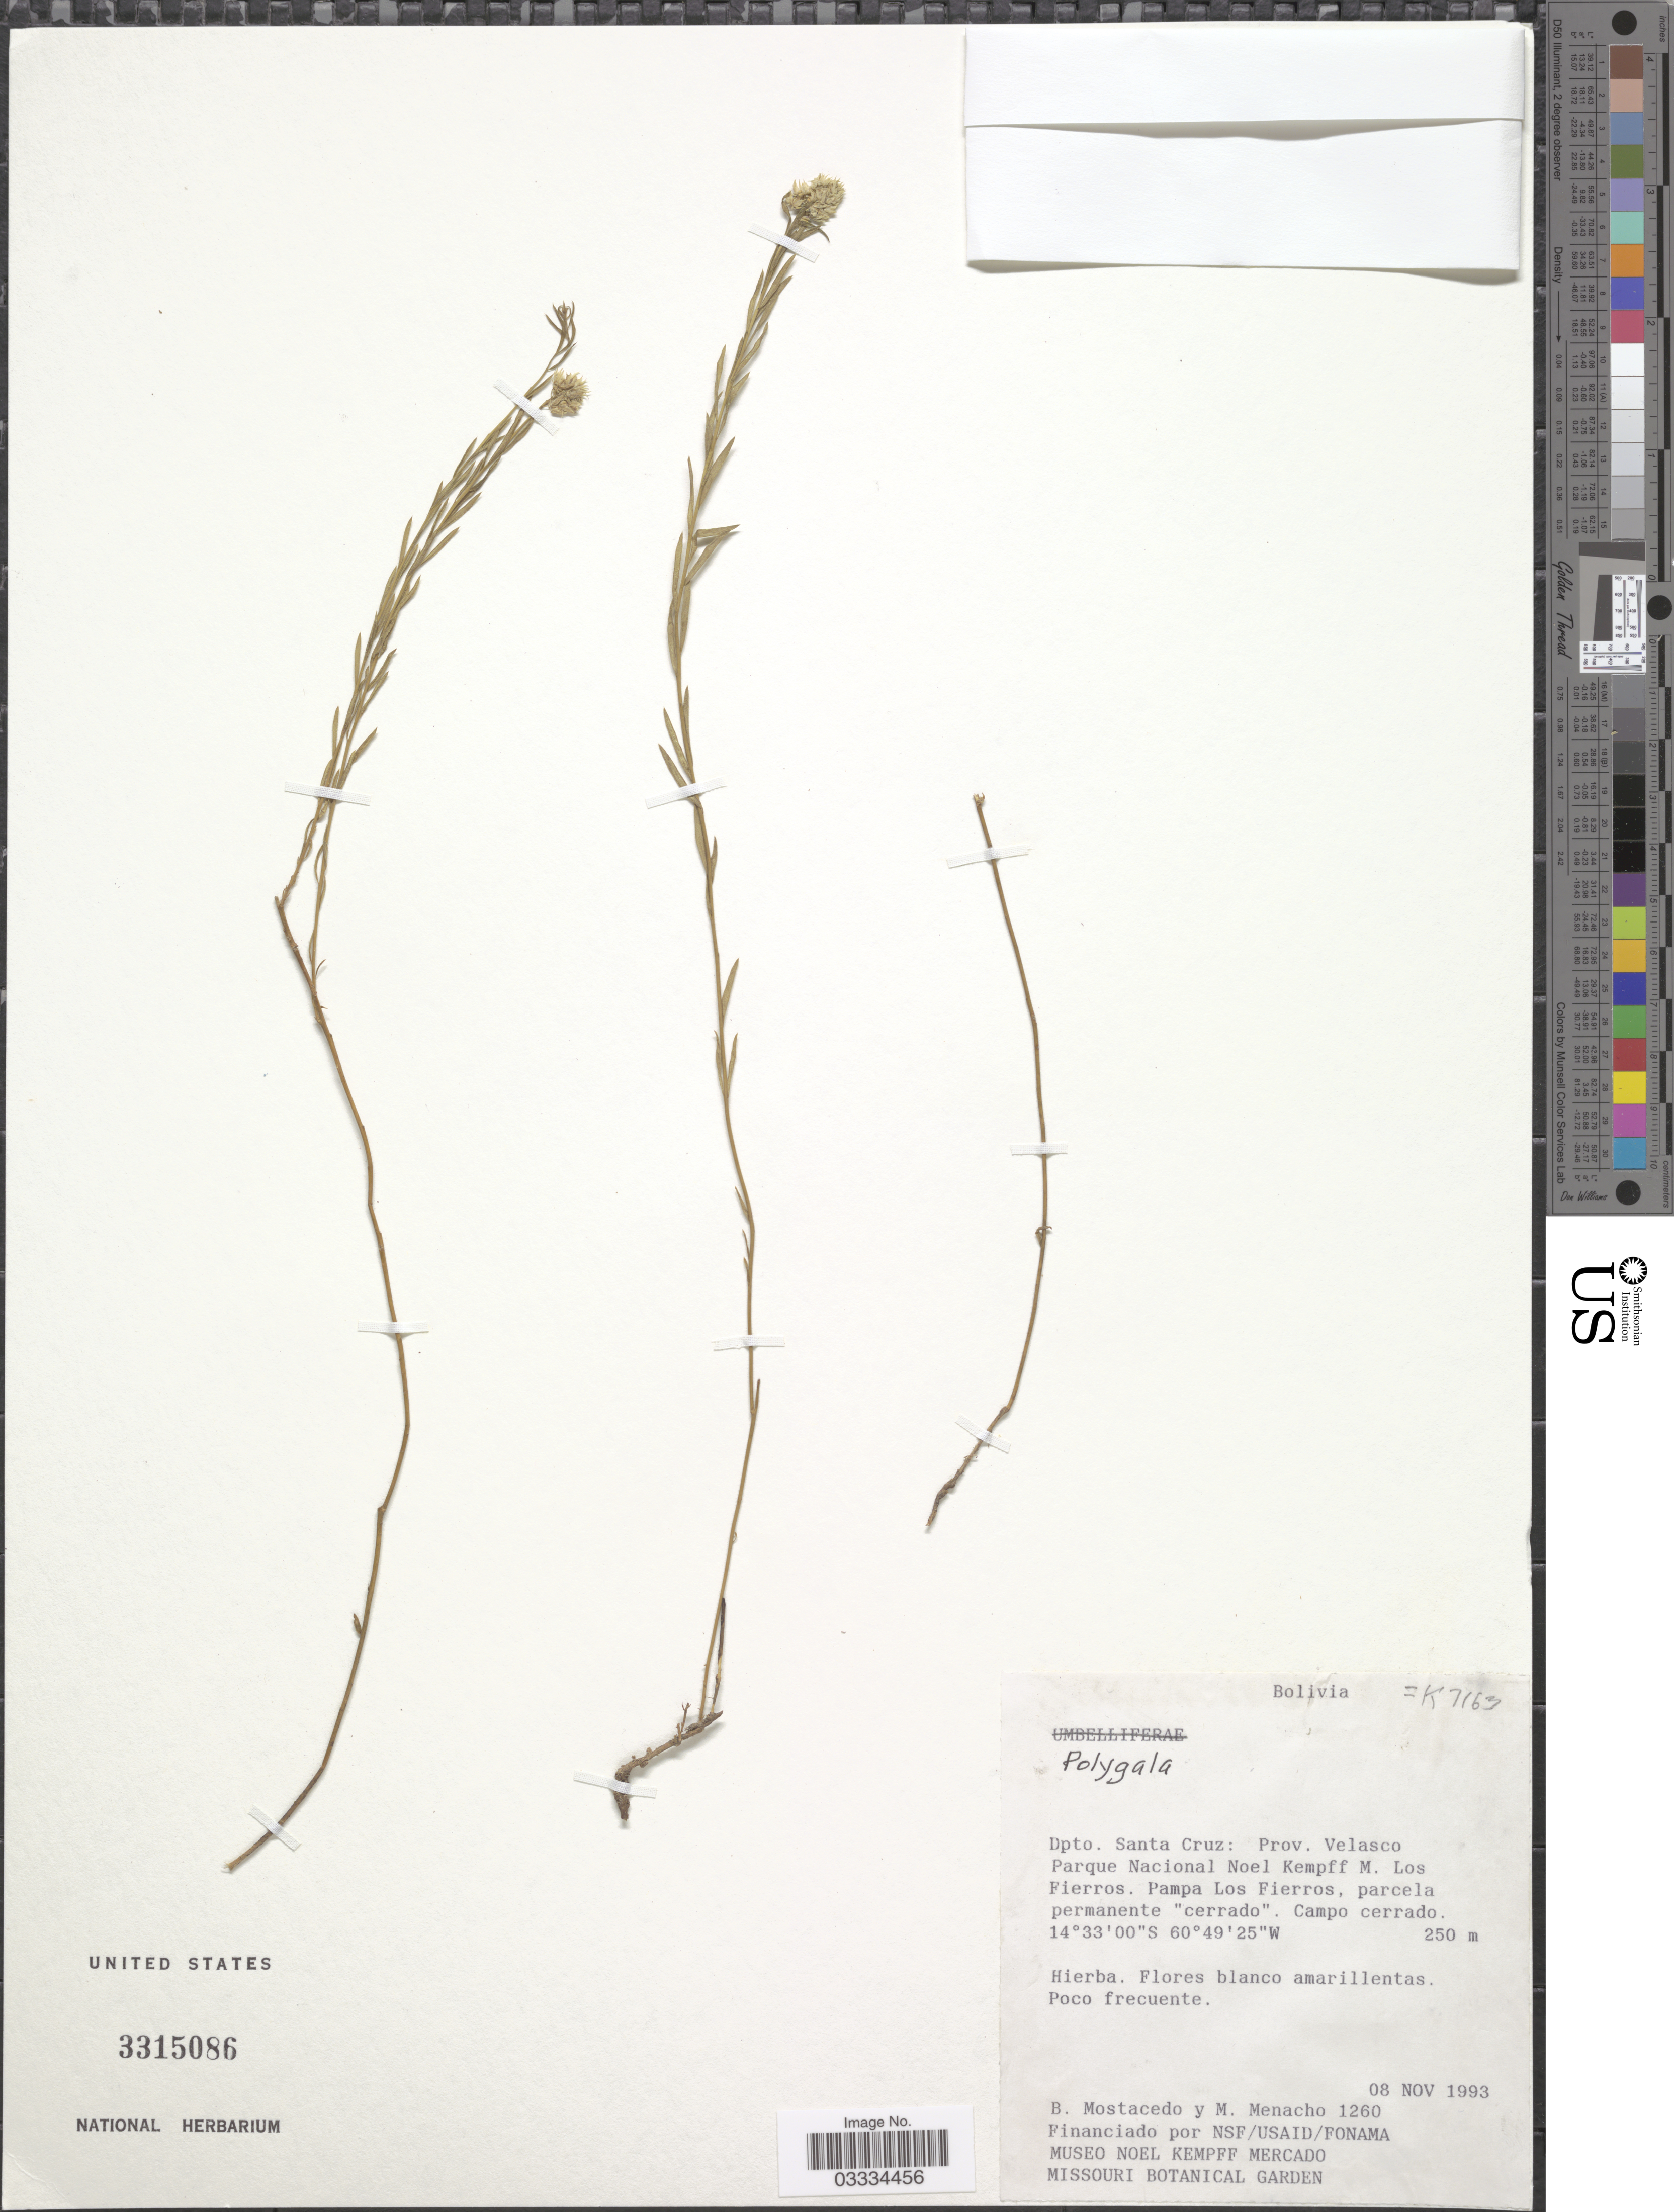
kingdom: Plantae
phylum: Tracheophyta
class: Magnoliopsida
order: Fabales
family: Polygalaceae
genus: Polygala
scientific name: Polygala sp.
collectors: B. Mostacedo & M. Menacho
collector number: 1260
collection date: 1993-11-08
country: Bolivia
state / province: Santa Cruz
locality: Prov. Velasco. Parque Nacional Noel Kempff M. Los Fierros. Pampa Los Fierros, parcela permanente "cerrado". Campo cerrado.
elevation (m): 250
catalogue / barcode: US 3315086